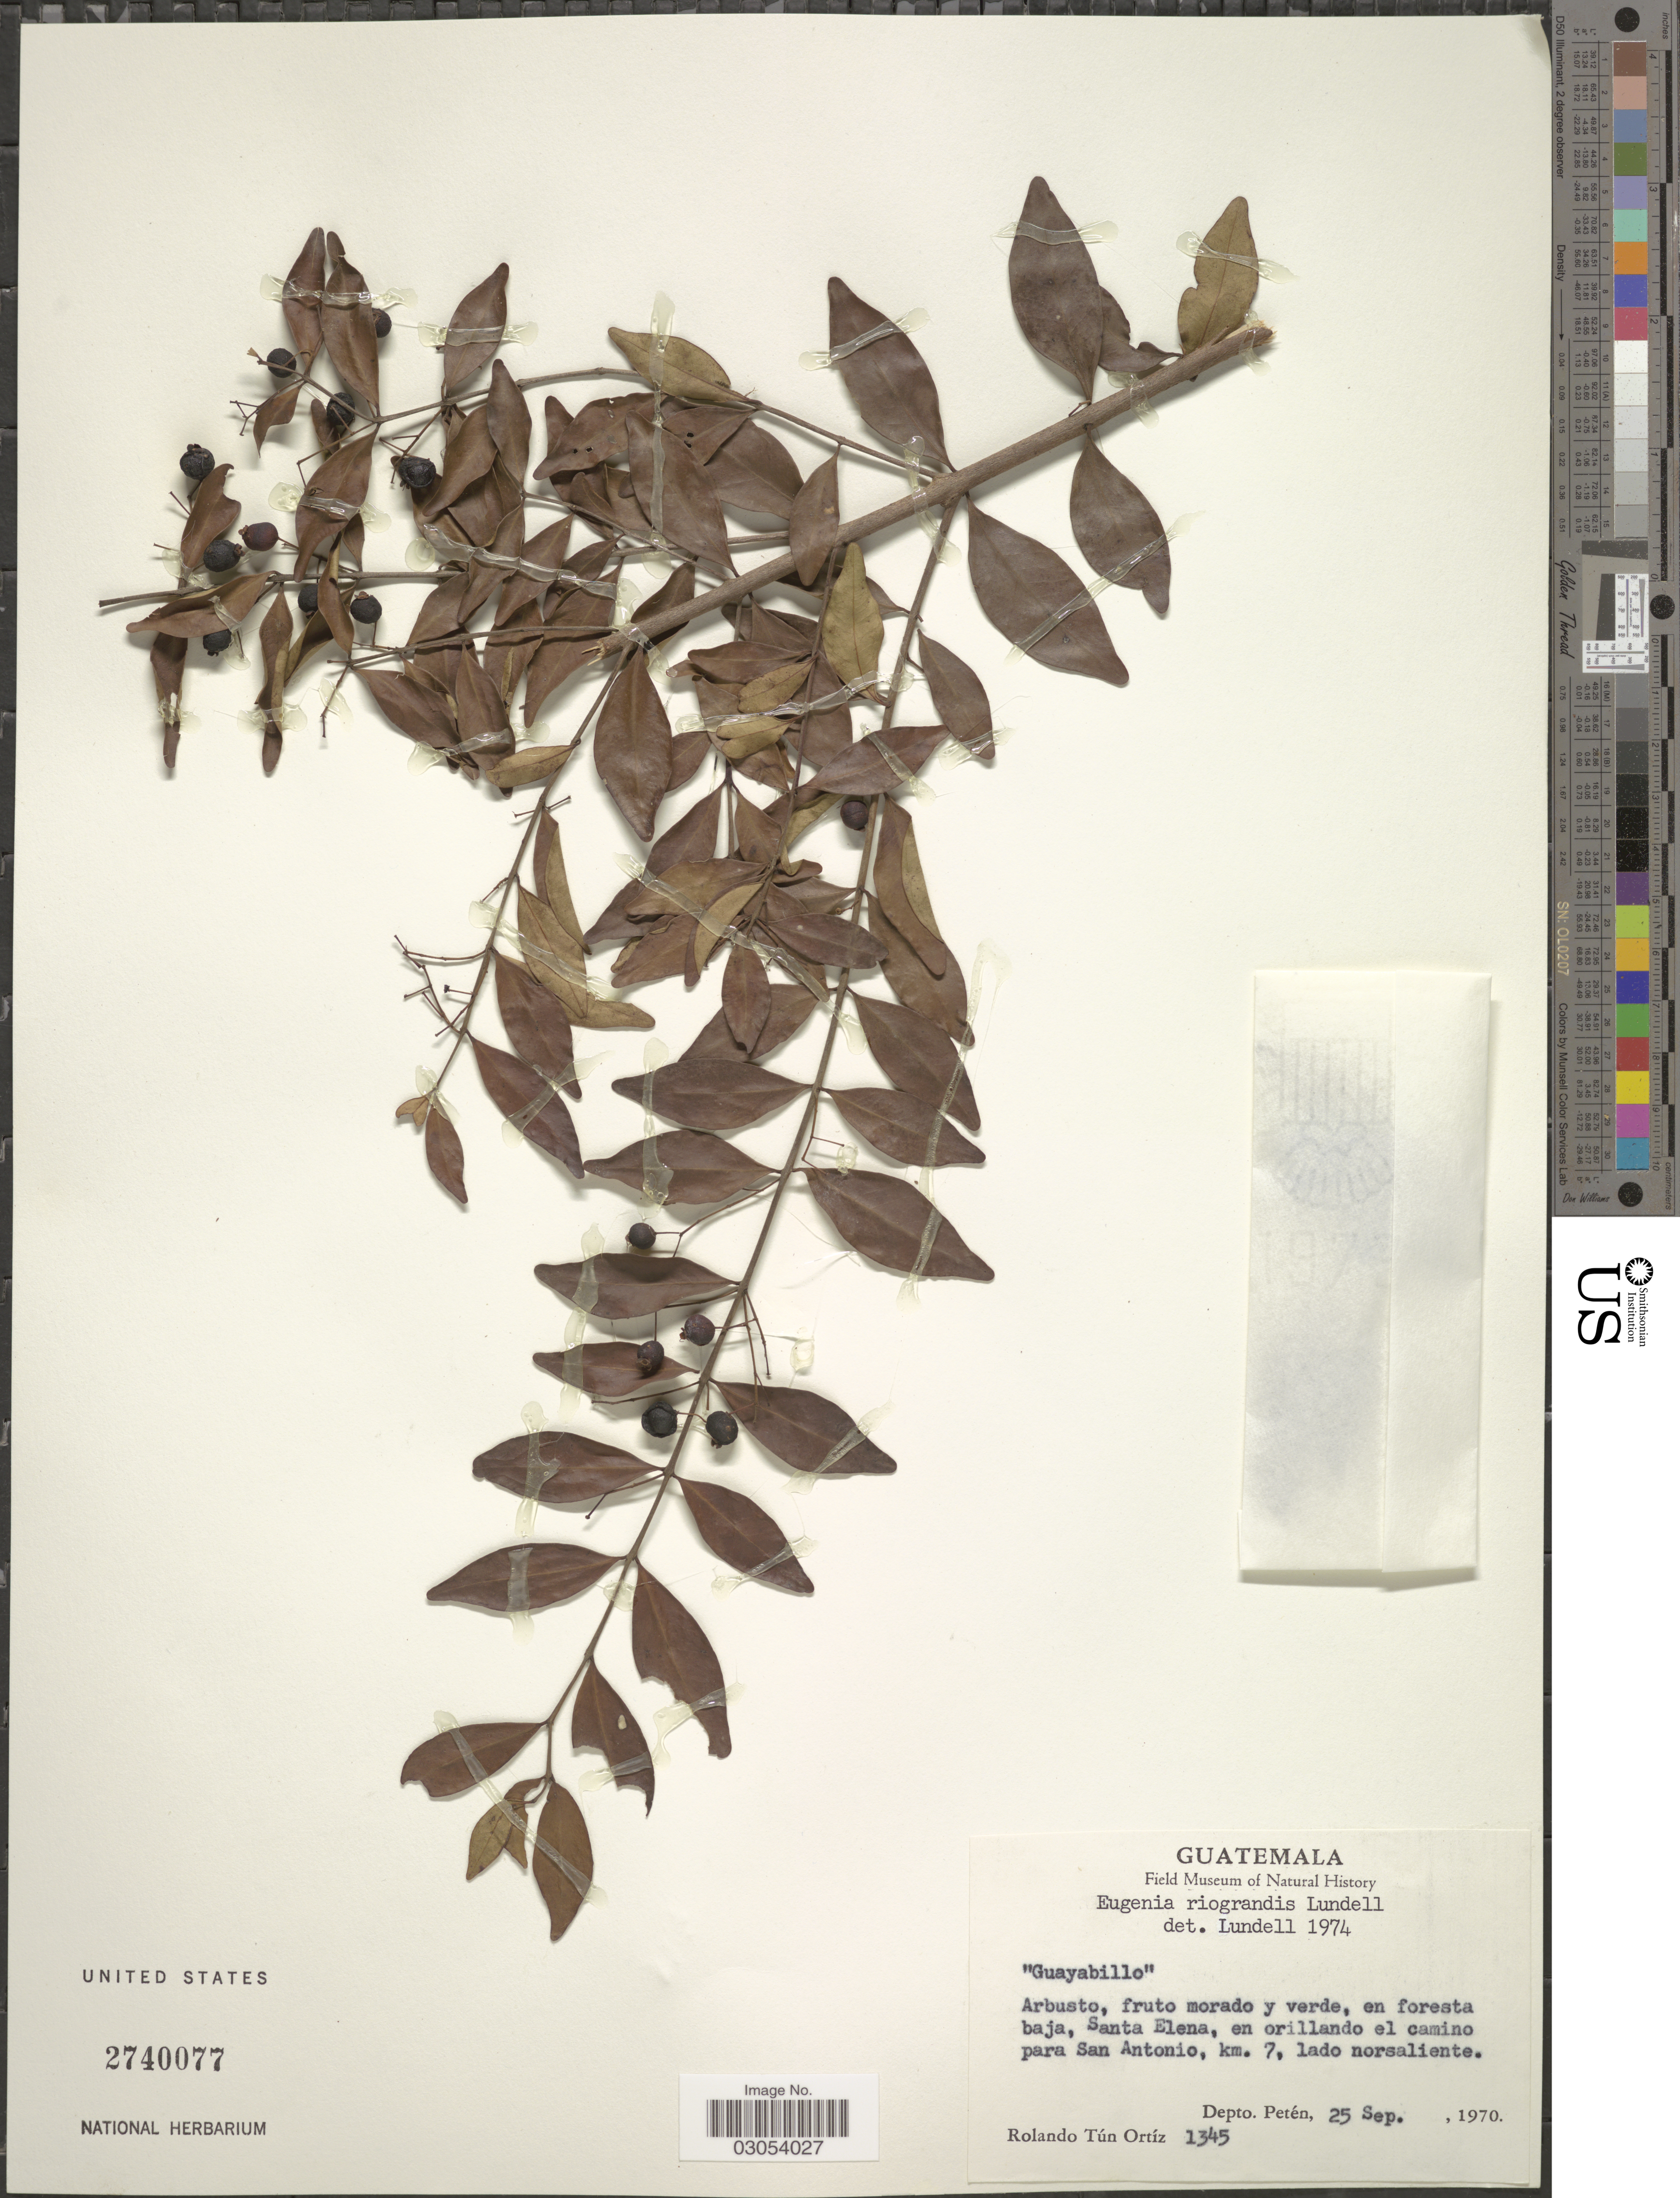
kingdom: Plantae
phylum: Tracheophyta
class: Magnoliopsida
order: Myrtales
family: Myrtaceae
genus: Eugenia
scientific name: Eugenia riograndis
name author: Lundell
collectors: R. T. Ortíz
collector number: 1345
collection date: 1970-09-25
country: Guatemala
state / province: El Petén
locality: En foresta baja, Santa. Elena, en orillando el camino para San Antonio, km. 7, lado norsaliente. Depto. Petén.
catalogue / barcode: US 2740077